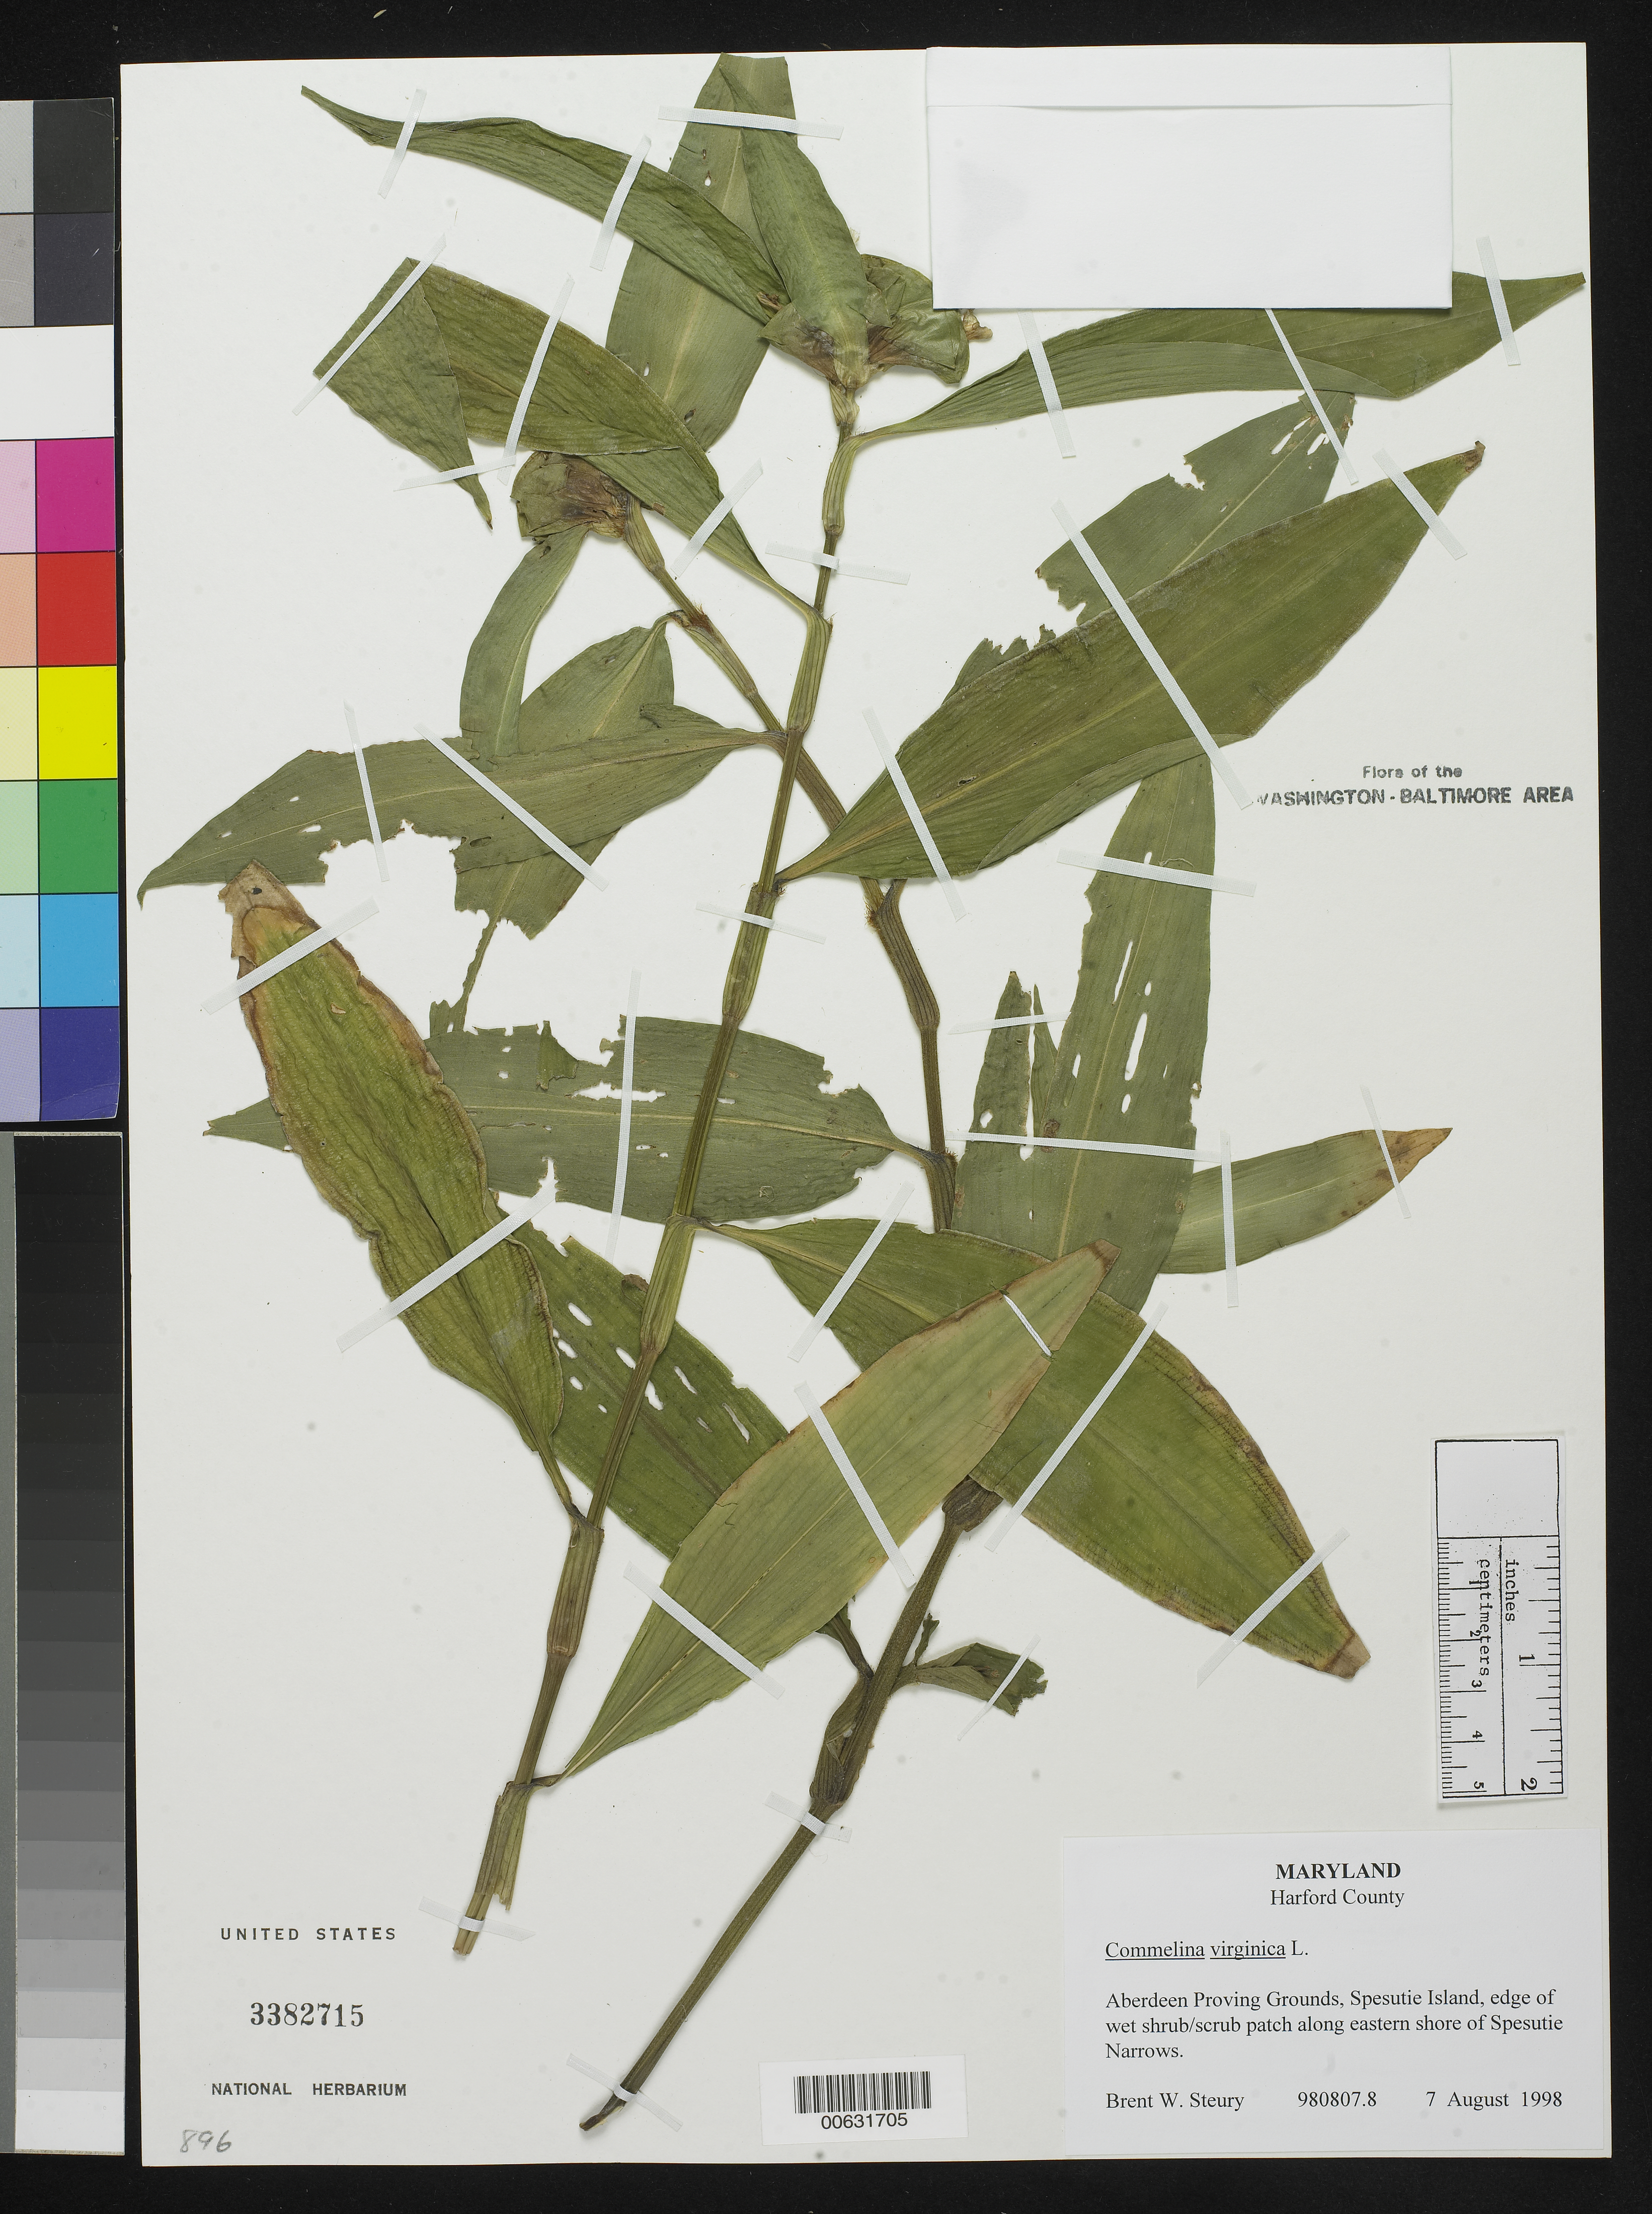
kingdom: Plantae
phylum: Tracheophyta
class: Liliopsida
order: Commelinales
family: Commelinaceae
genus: Commelina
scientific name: Commelina virginica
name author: L.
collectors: B. Steury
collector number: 980807.8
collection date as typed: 07 Aug 1998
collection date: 1998-08-07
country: United States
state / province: Maryland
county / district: Harford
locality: Aberdeen Proving Grounds, Spesutie Island, along eastern shore of Spesutie Narrows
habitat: Edge of wet shrub/scrub patch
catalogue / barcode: US 3382715